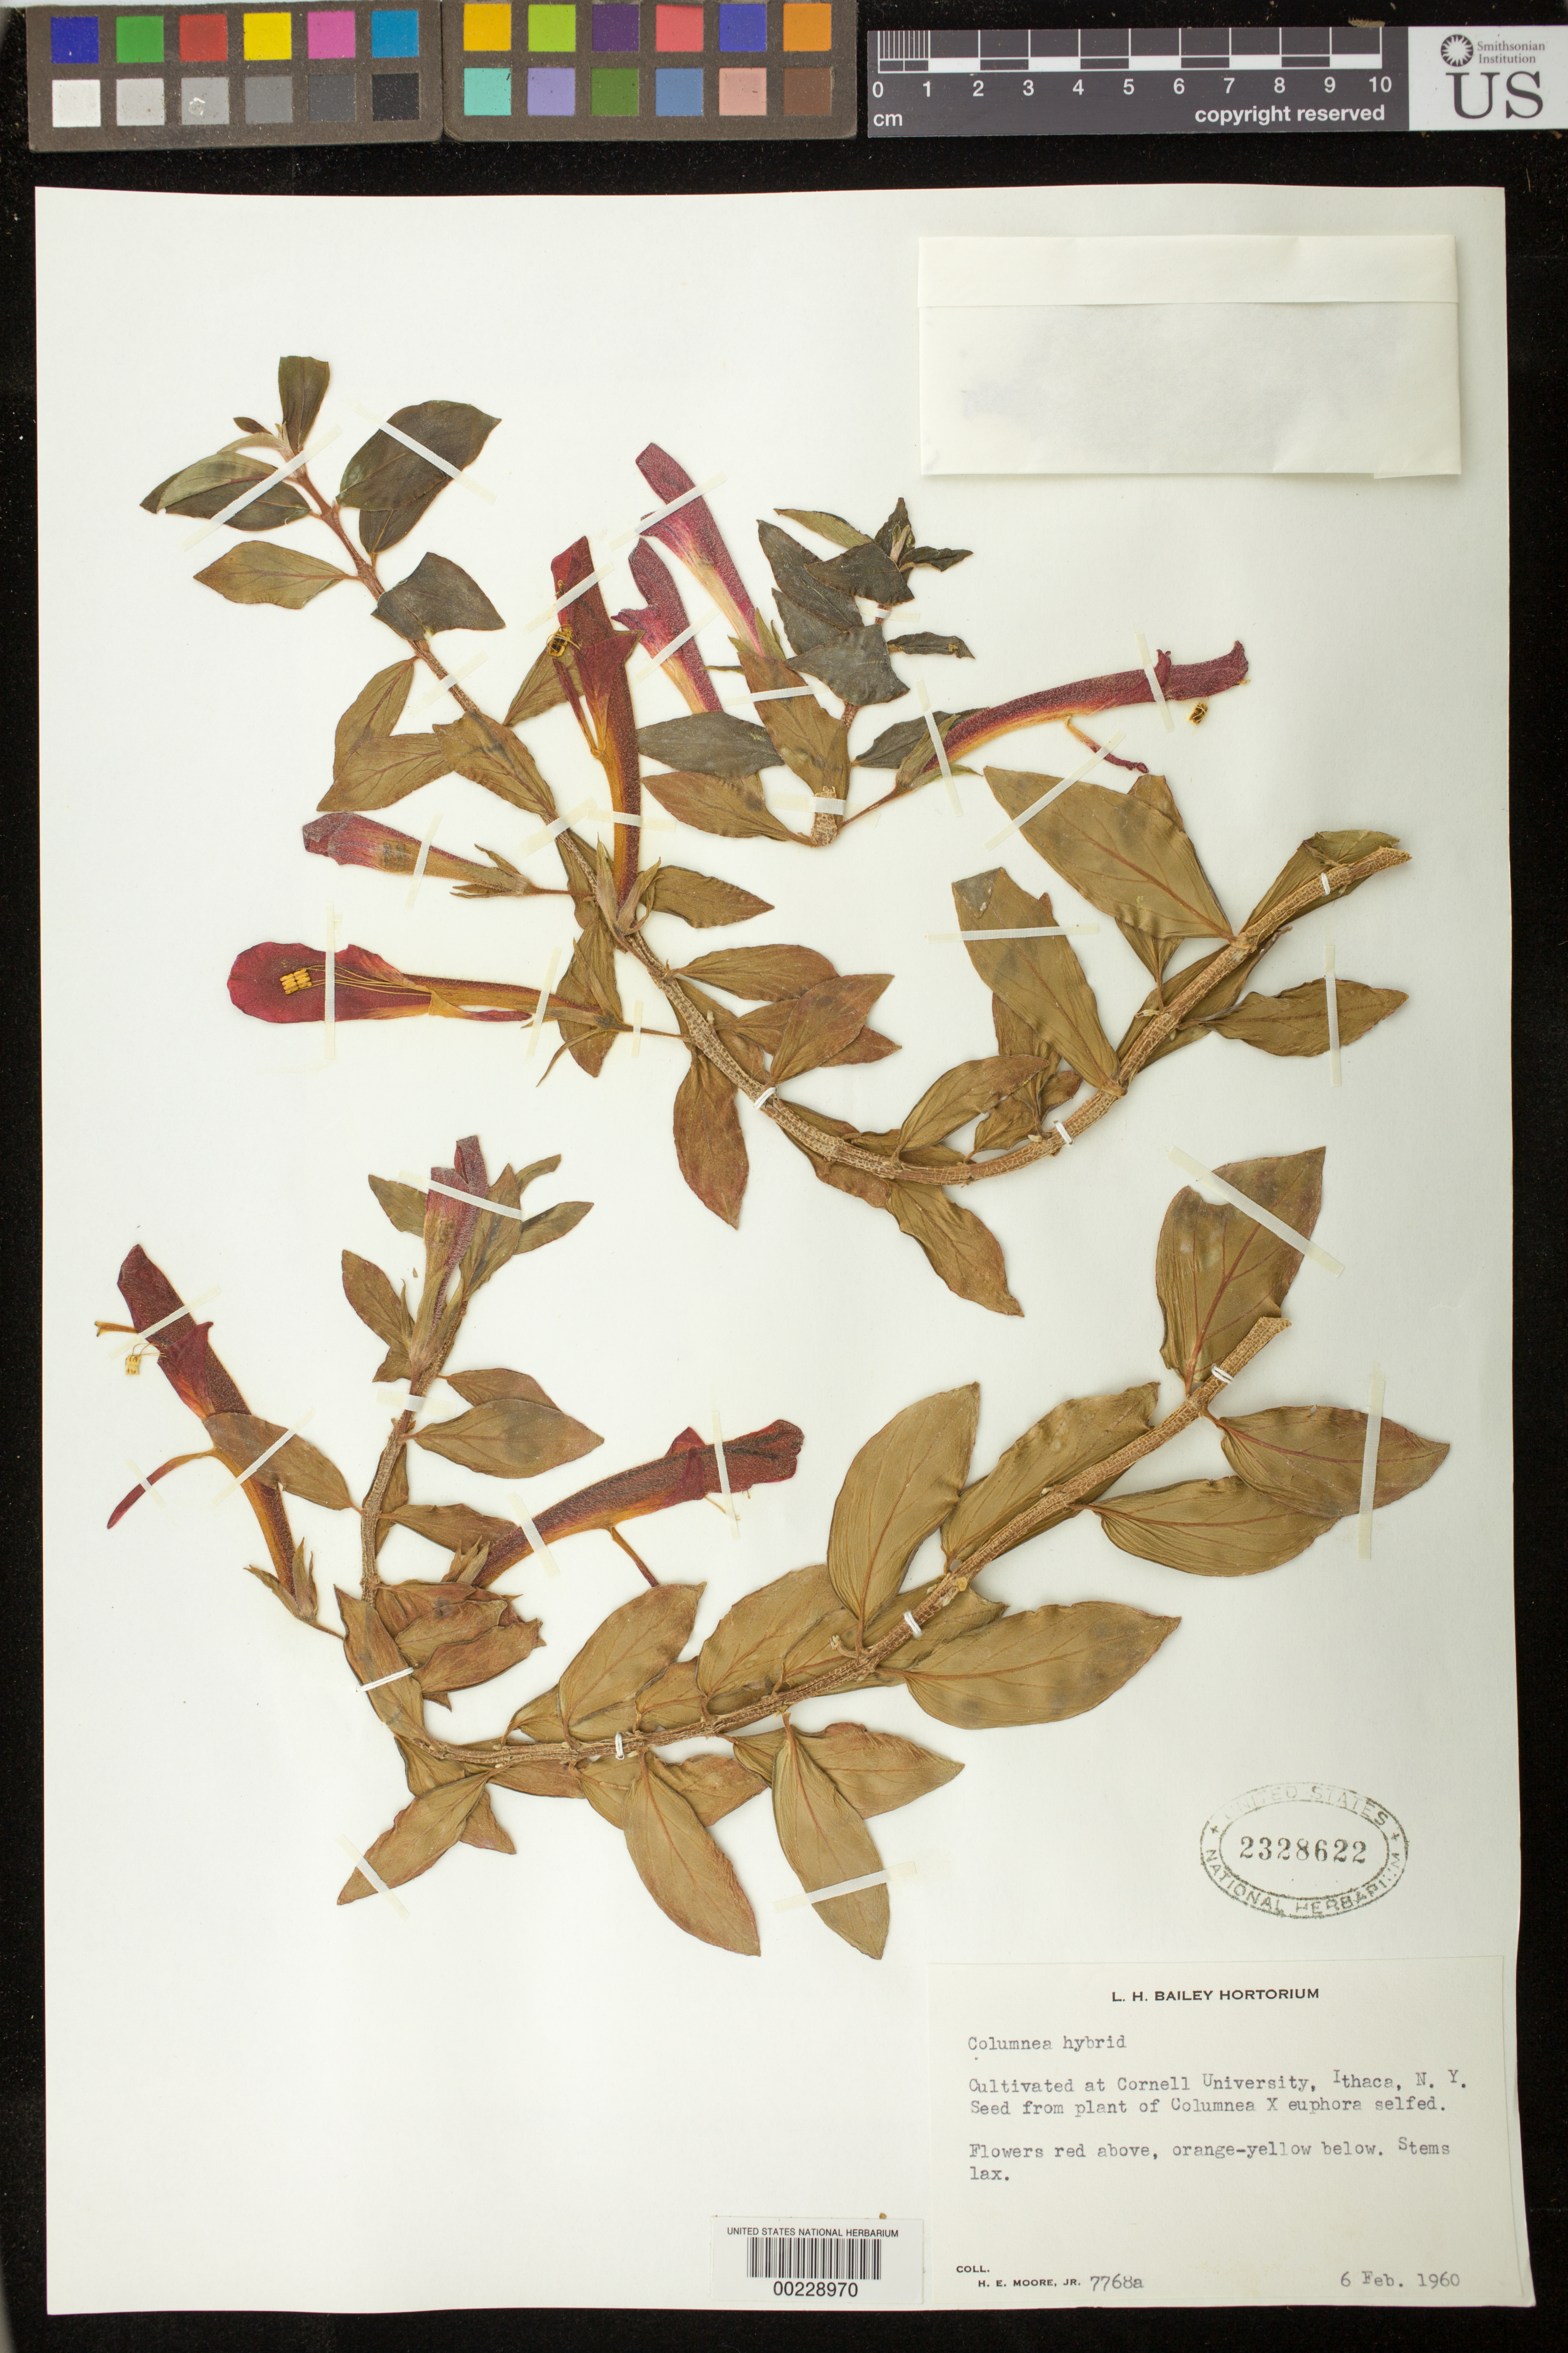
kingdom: Plantae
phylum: Tracheophyta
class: Magnoliopsida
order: Lamiales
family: Gesneriaceae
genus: Columnea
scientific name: Columnea x euphora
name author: H.E. Moore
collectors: H. E. Moore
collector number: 7768 a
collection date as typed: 06 Feb 1960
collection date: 1960-02-06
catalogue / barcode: US 2328622